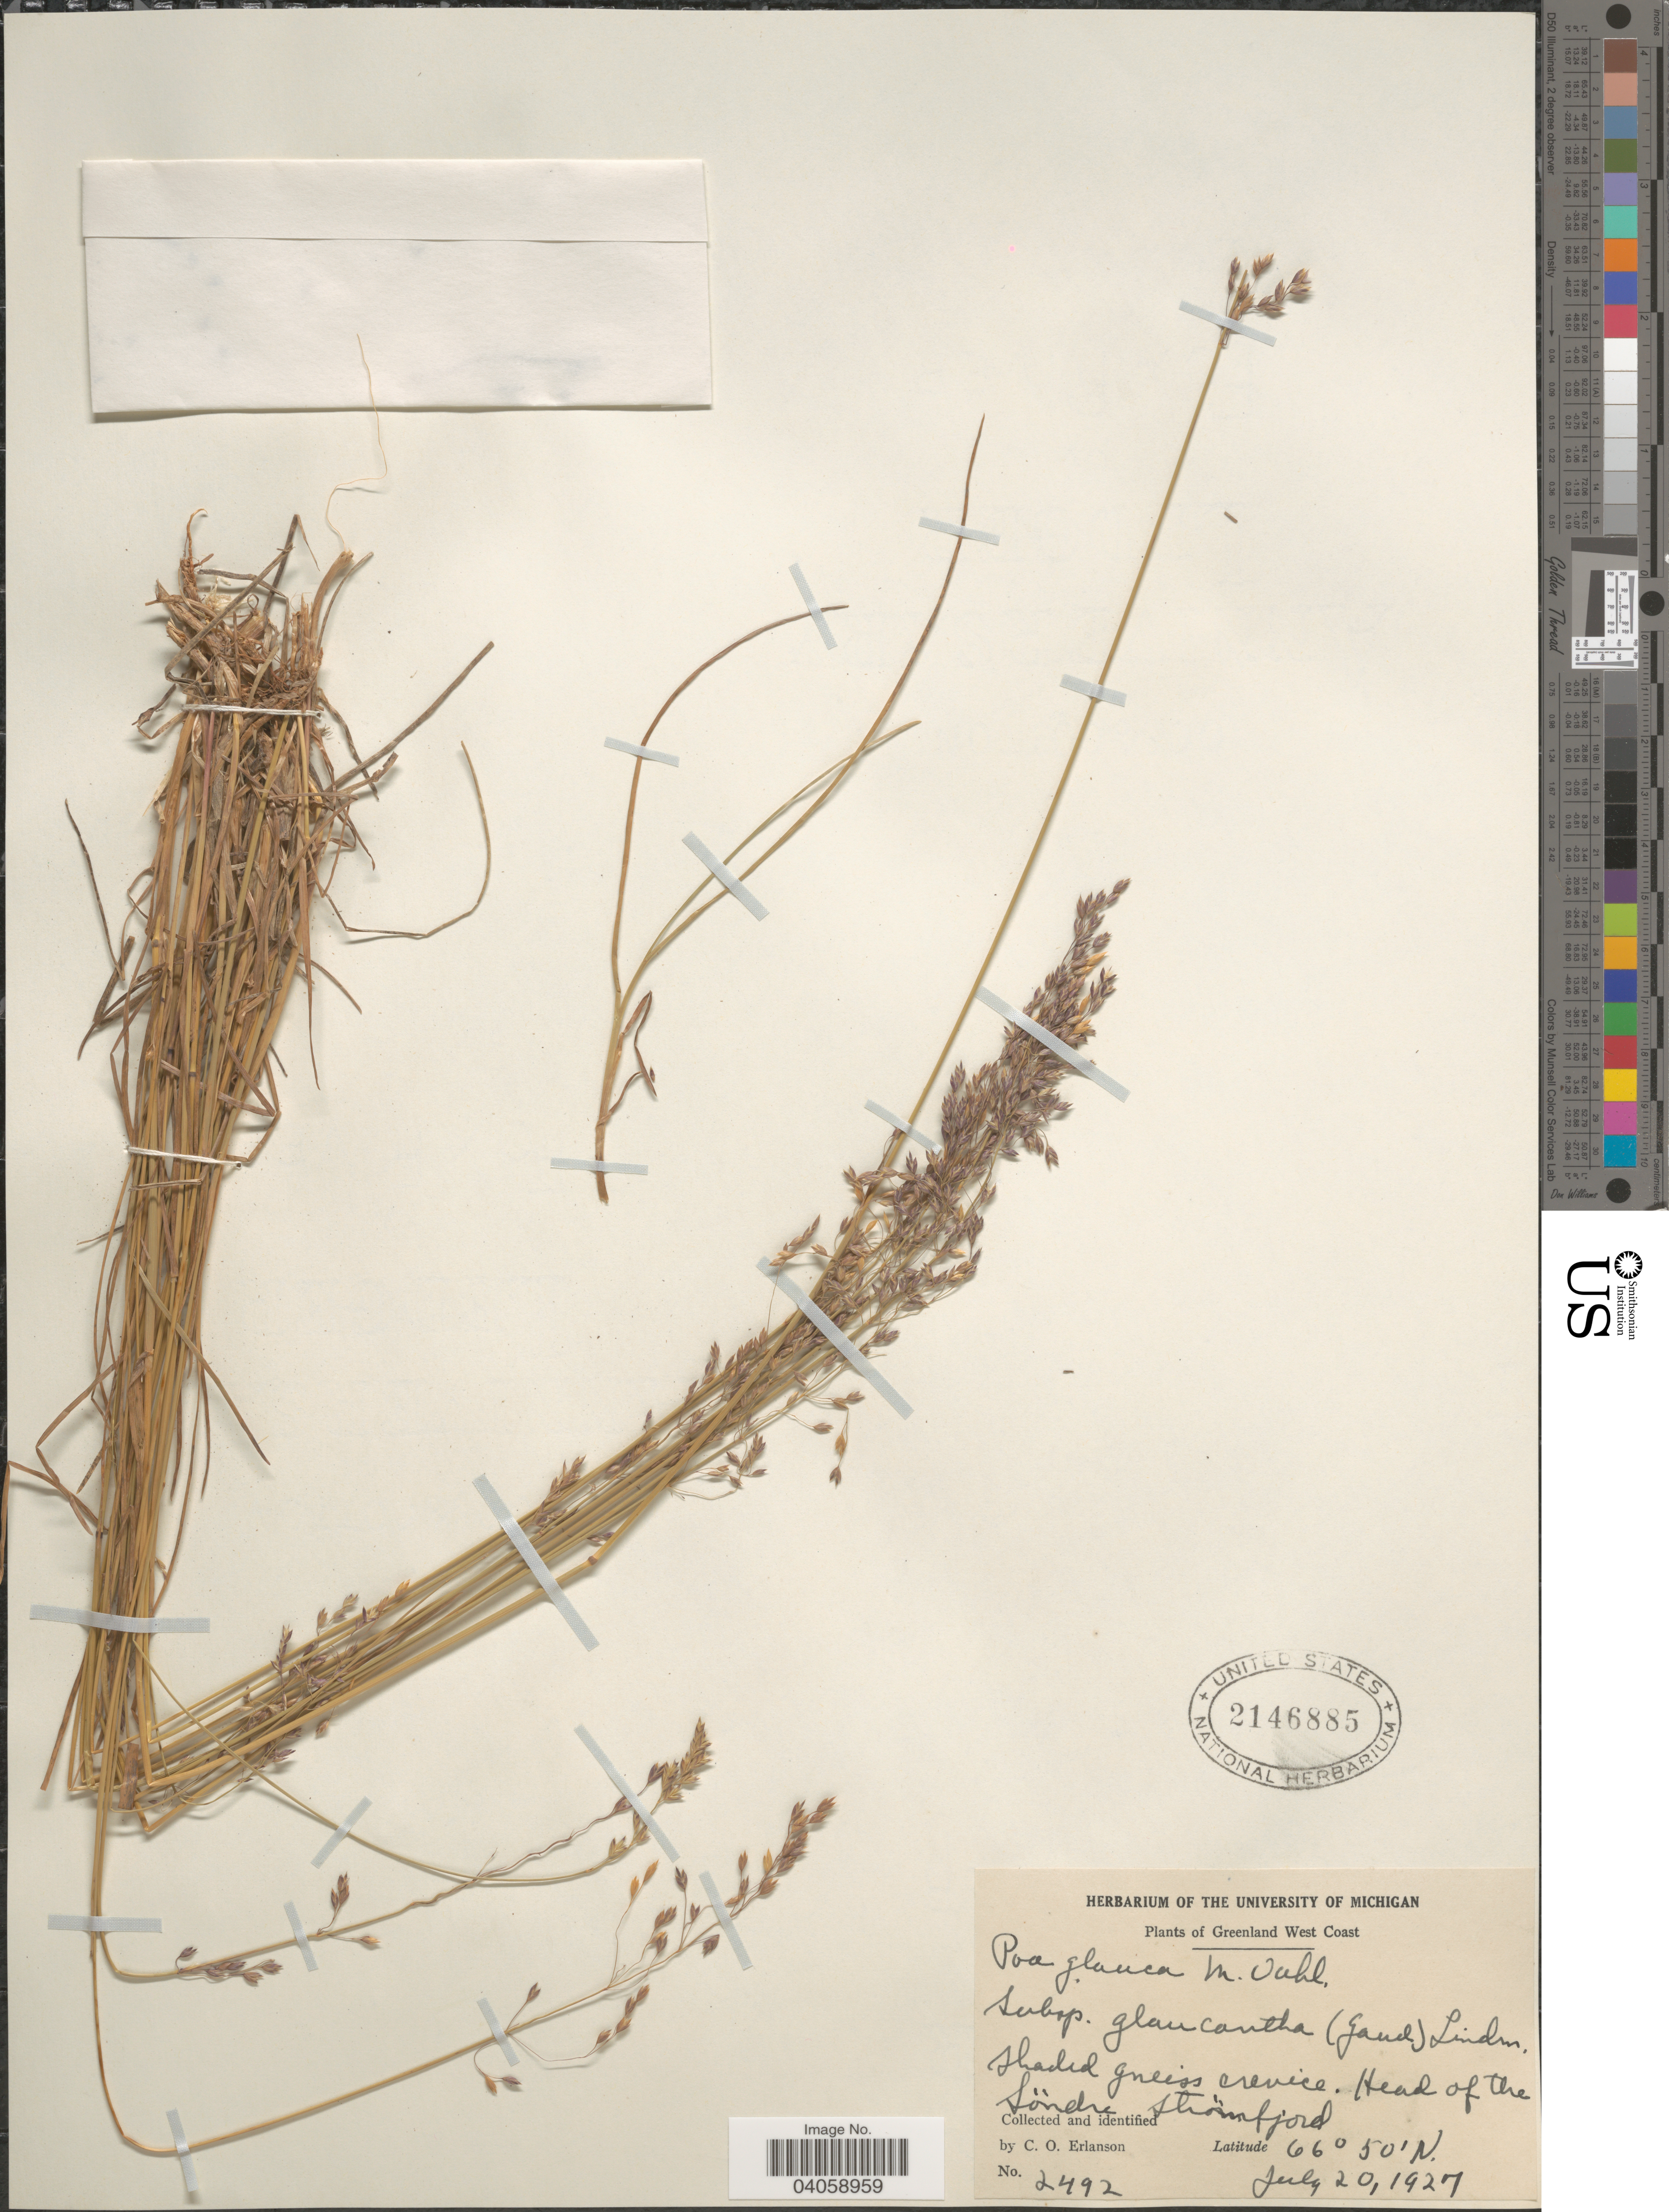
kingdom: Plantae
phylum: Tracheophyta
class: Liliopsida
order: Poales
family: Poaceae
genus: Poa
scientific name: Poa glauca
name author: Vahl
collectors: C. O. Erlanson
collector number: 2492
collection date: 1927-07-20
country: Greenland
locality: Greenland West Coast. Head of the Søndre Strømfjord.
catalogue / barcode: US 2146885